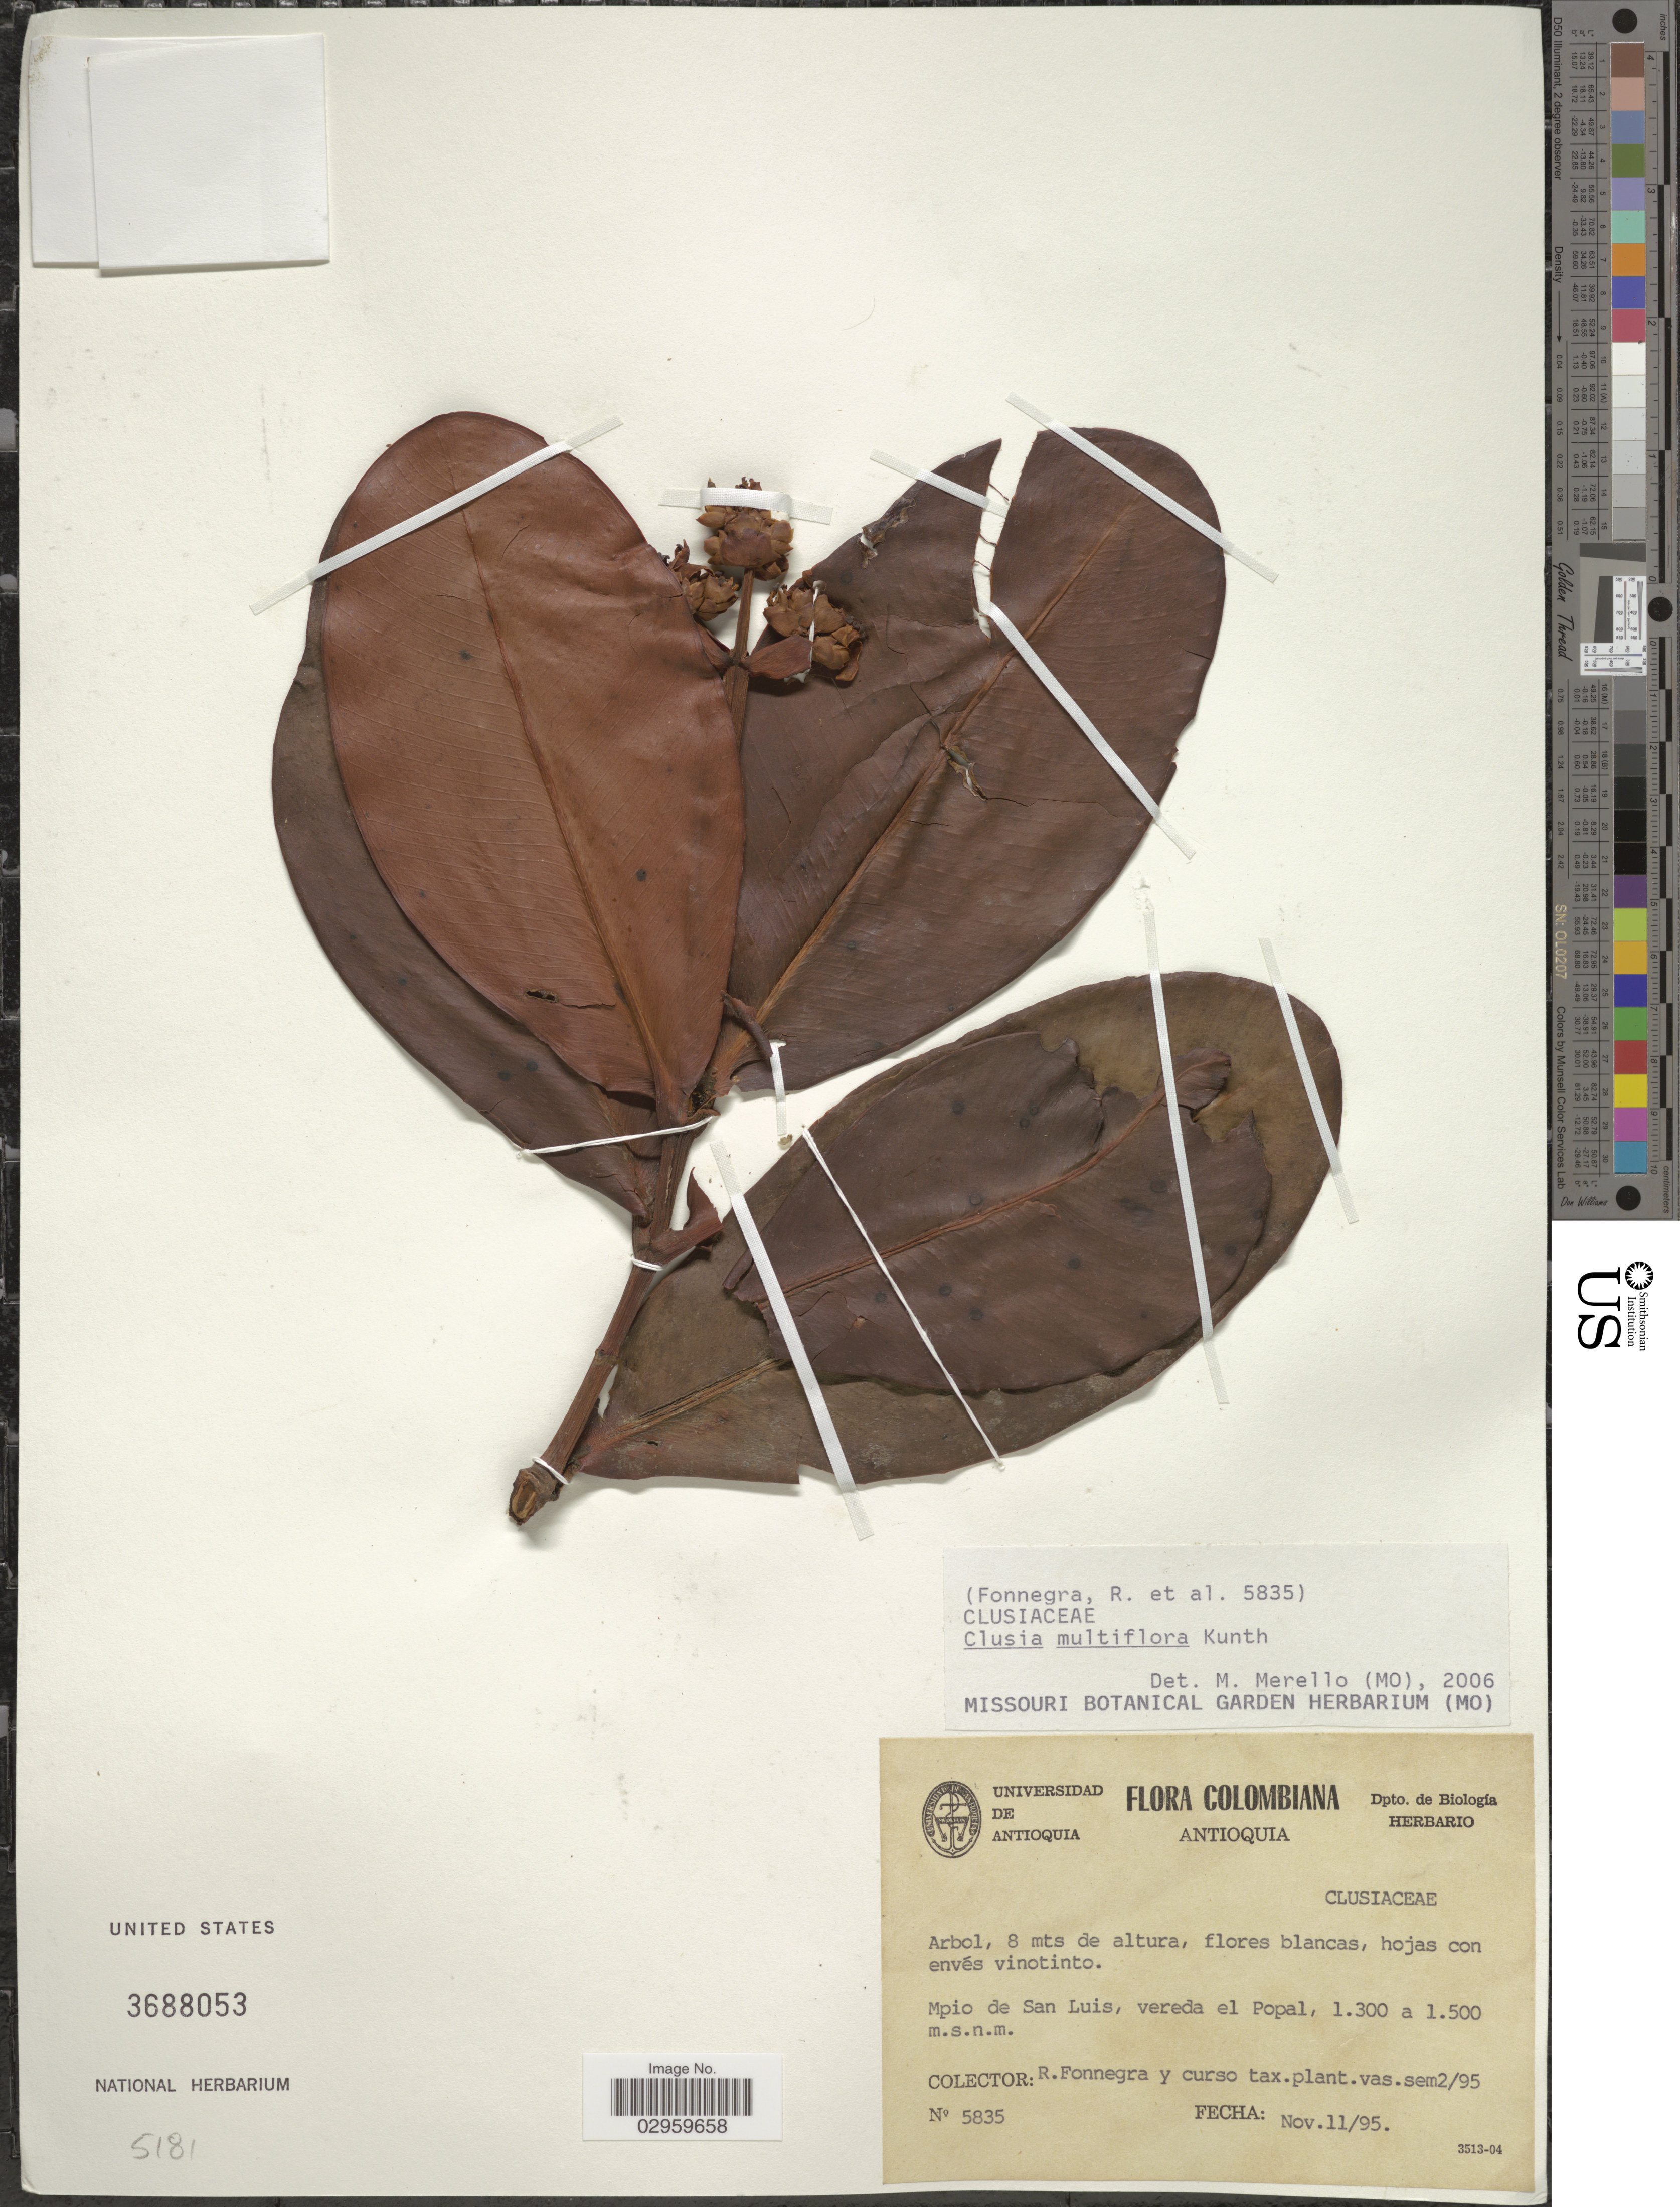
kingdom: Plantae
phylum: Tracheophyta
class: Magnoliopsida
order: Malpighiales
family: Clusiaceae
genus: Clusia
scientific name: Clusia multiflora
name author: Kunth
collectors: R. Fonnegra & Curso tax. plant. vas. sem. 2/95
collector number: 5835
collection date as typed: Transcribed d/m/y: 11/11/95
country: Colombia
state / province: Antioquia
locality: Mpio de San Luis, vereda el Popal.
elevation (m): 1300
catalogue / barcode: US 3688053